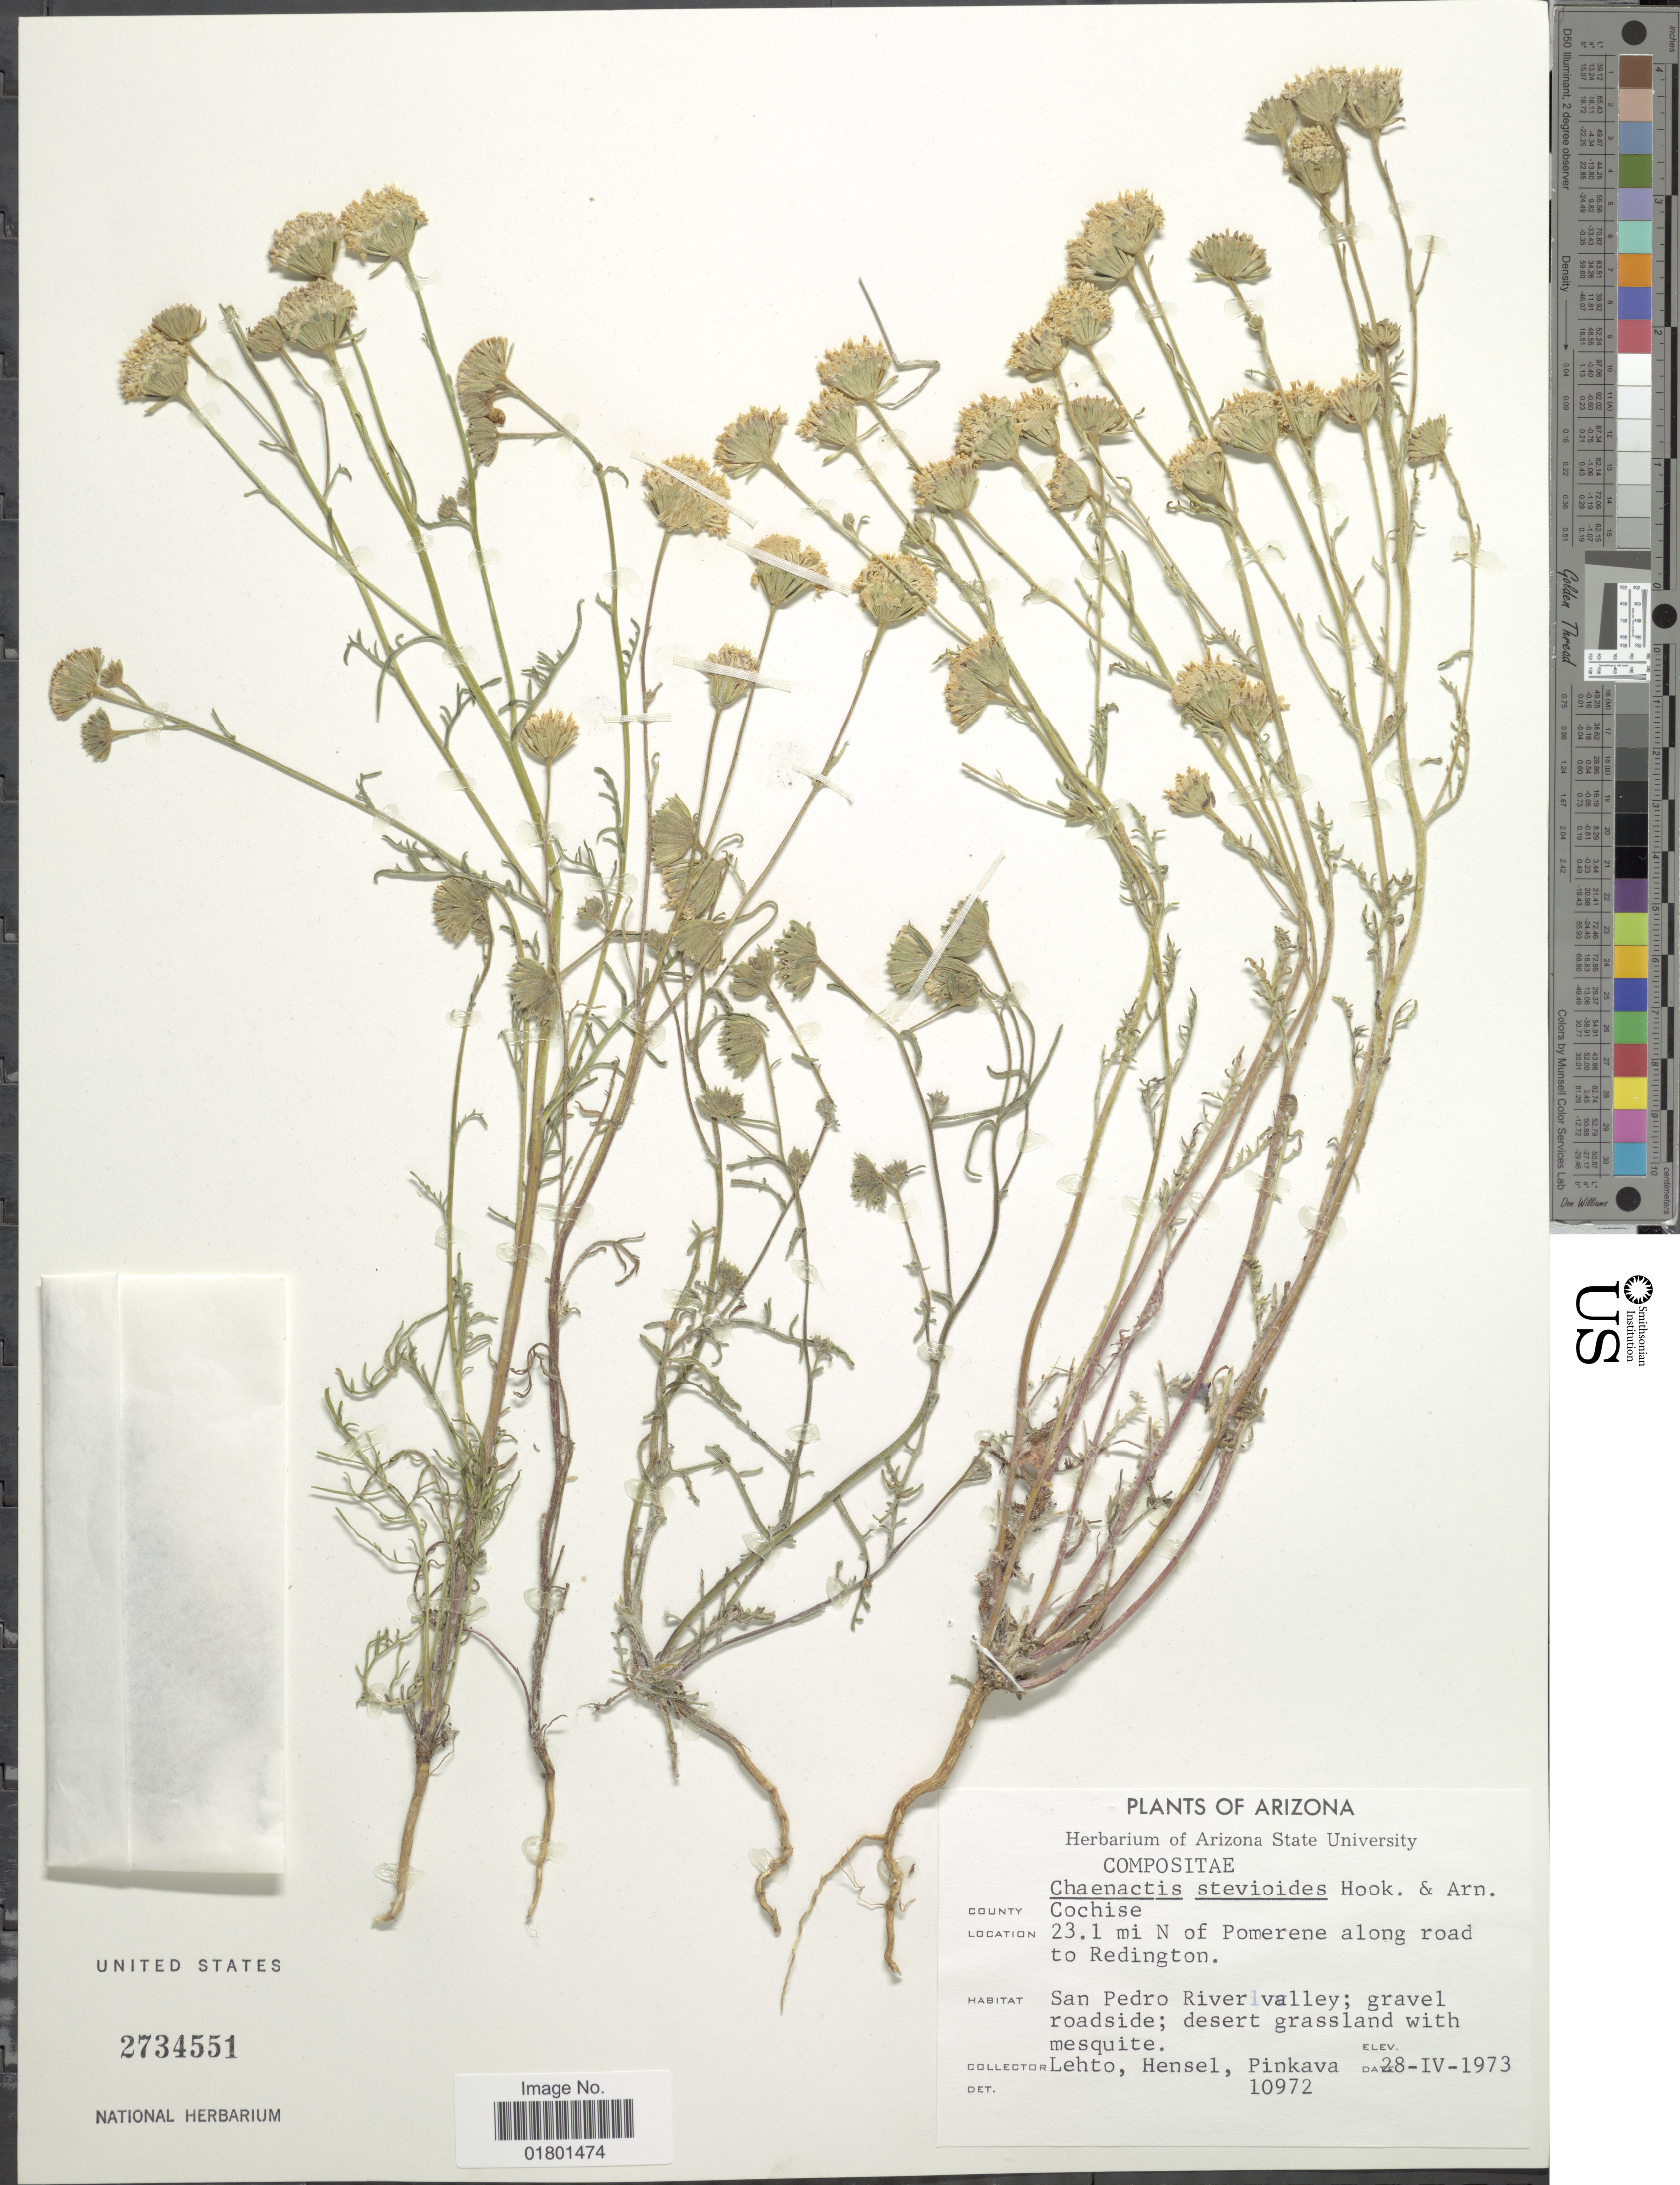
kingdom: Plantae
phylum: Tracheophyta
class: Magnoliopsida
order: Asterales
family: Asteraceae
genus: Chaenactis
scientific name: Chaenactis stevioides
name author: Hook. & Arn.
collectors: -. Lehto, -. Hensel & -. Pinkava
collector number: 10972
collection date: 1973-04-28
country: United States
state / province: Arizona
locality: County Cochise, 23.1 mi N of River valley, San Pedro River valley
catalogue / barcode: US 2734551